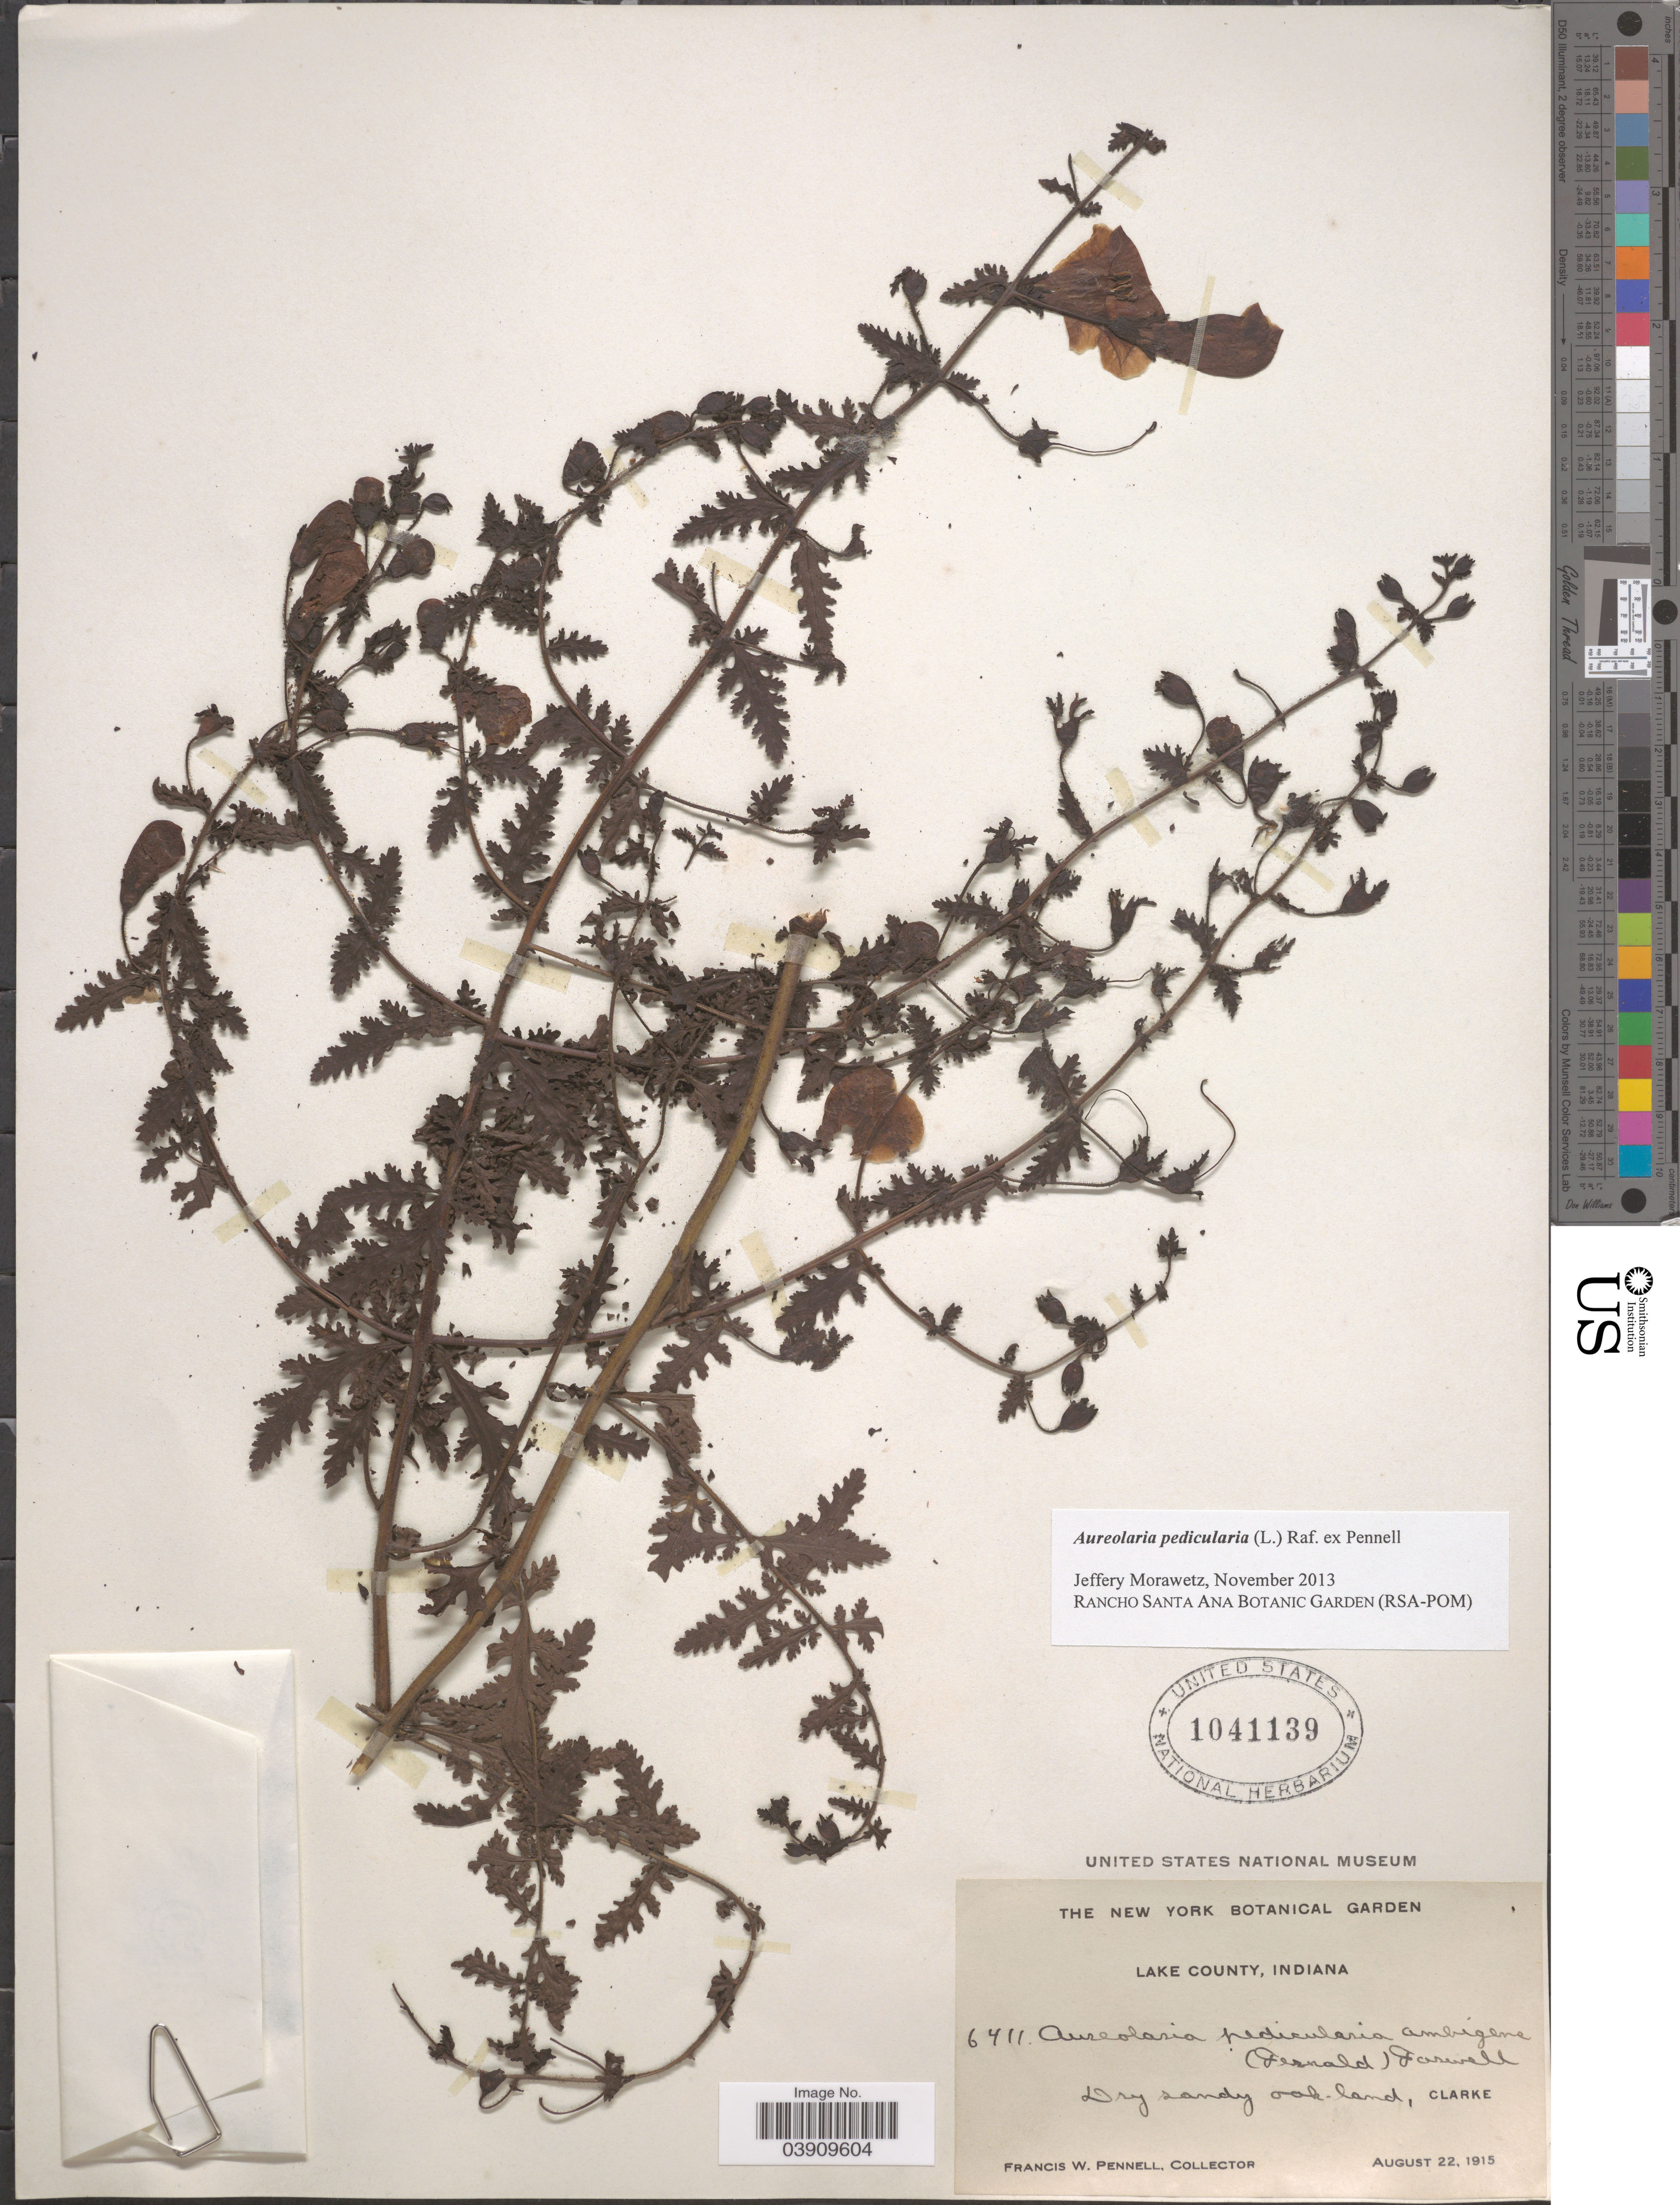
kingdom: Plantae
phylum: Tracheophyta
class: Magnoliopsida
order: Lamiales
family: Orobanchaceae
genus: Aureolaria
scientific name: Aureolaria pedicularia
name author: (L.) Raf. ex Farw.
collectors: F. W. Pennell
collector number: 6411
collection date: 1915-08-22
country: United States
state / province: Indiana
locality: Lake County. Clarke.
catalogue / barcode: US 1041139